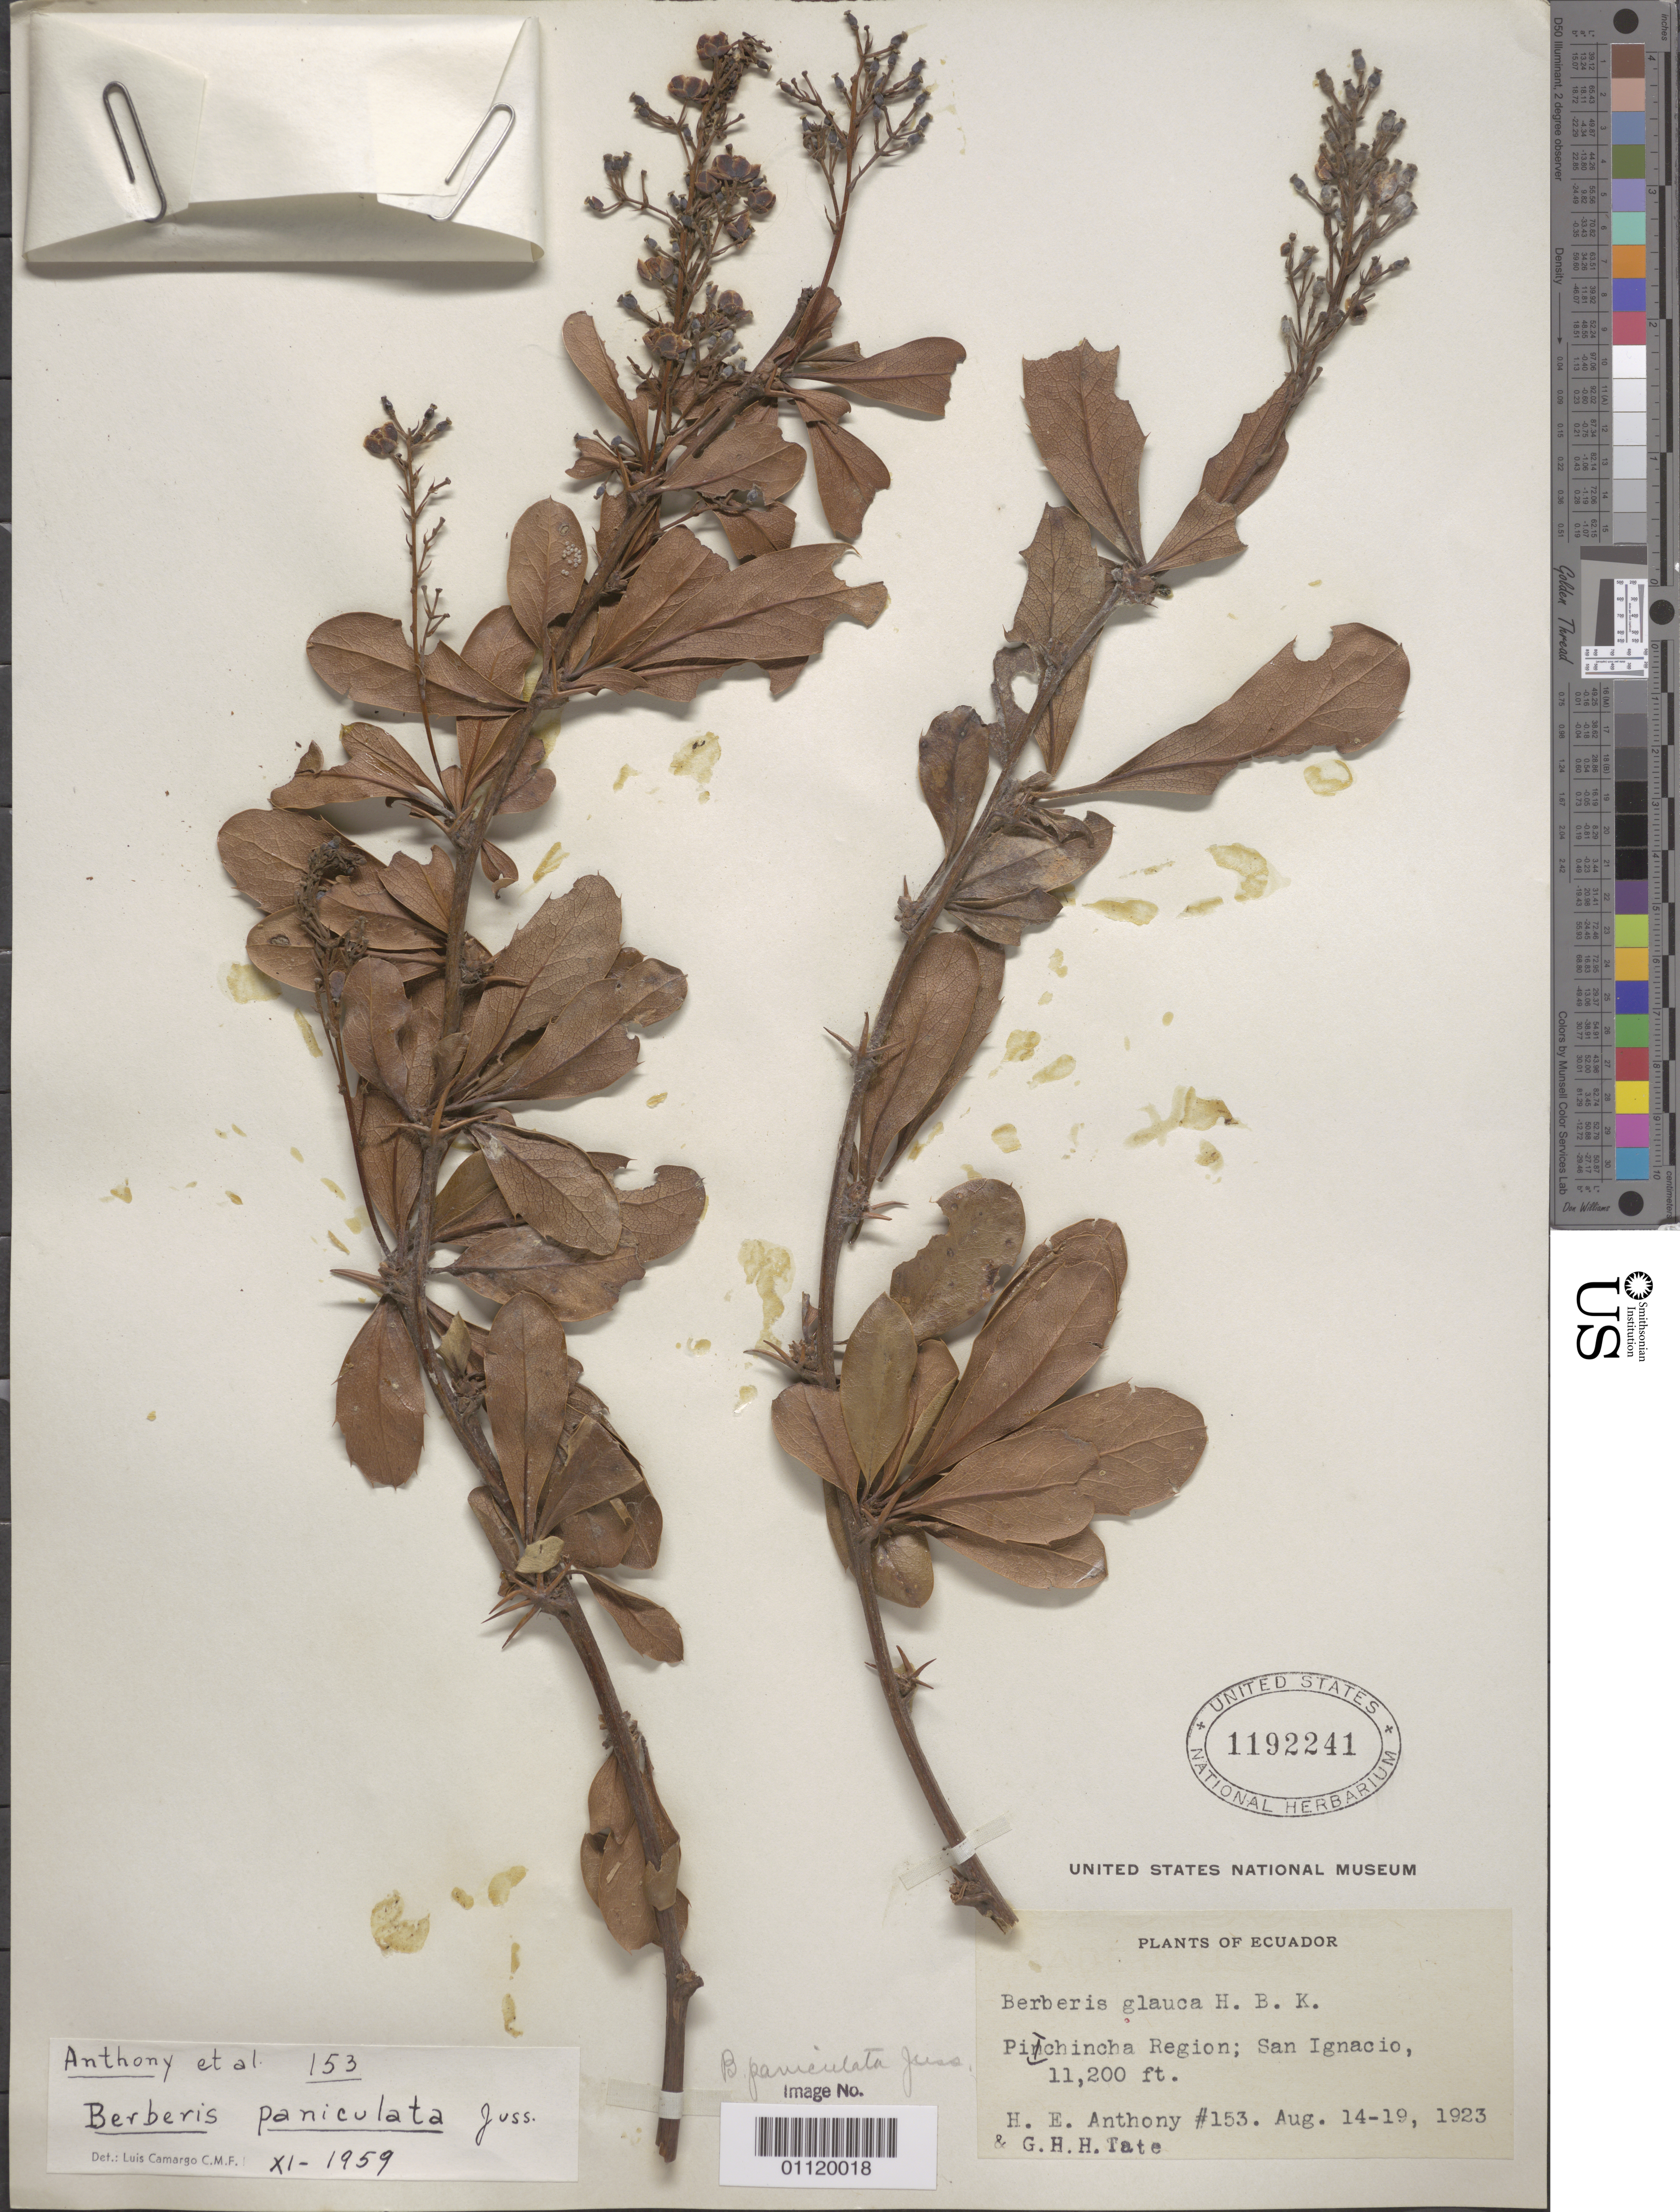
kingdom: Plantae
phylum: Tracheophyta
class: Magnoliopsida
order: Ranunculales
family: Berberidaceae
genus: Berberis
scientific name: Berberis paniculata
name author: Juss.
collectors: H. E. Anthony & G. H. H.Tate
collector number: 153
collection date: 1923-08-14/1923-08-19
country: Ecuador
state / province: Pichincha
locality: San Ignacio.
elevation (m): -620606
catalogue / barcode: US 1192241